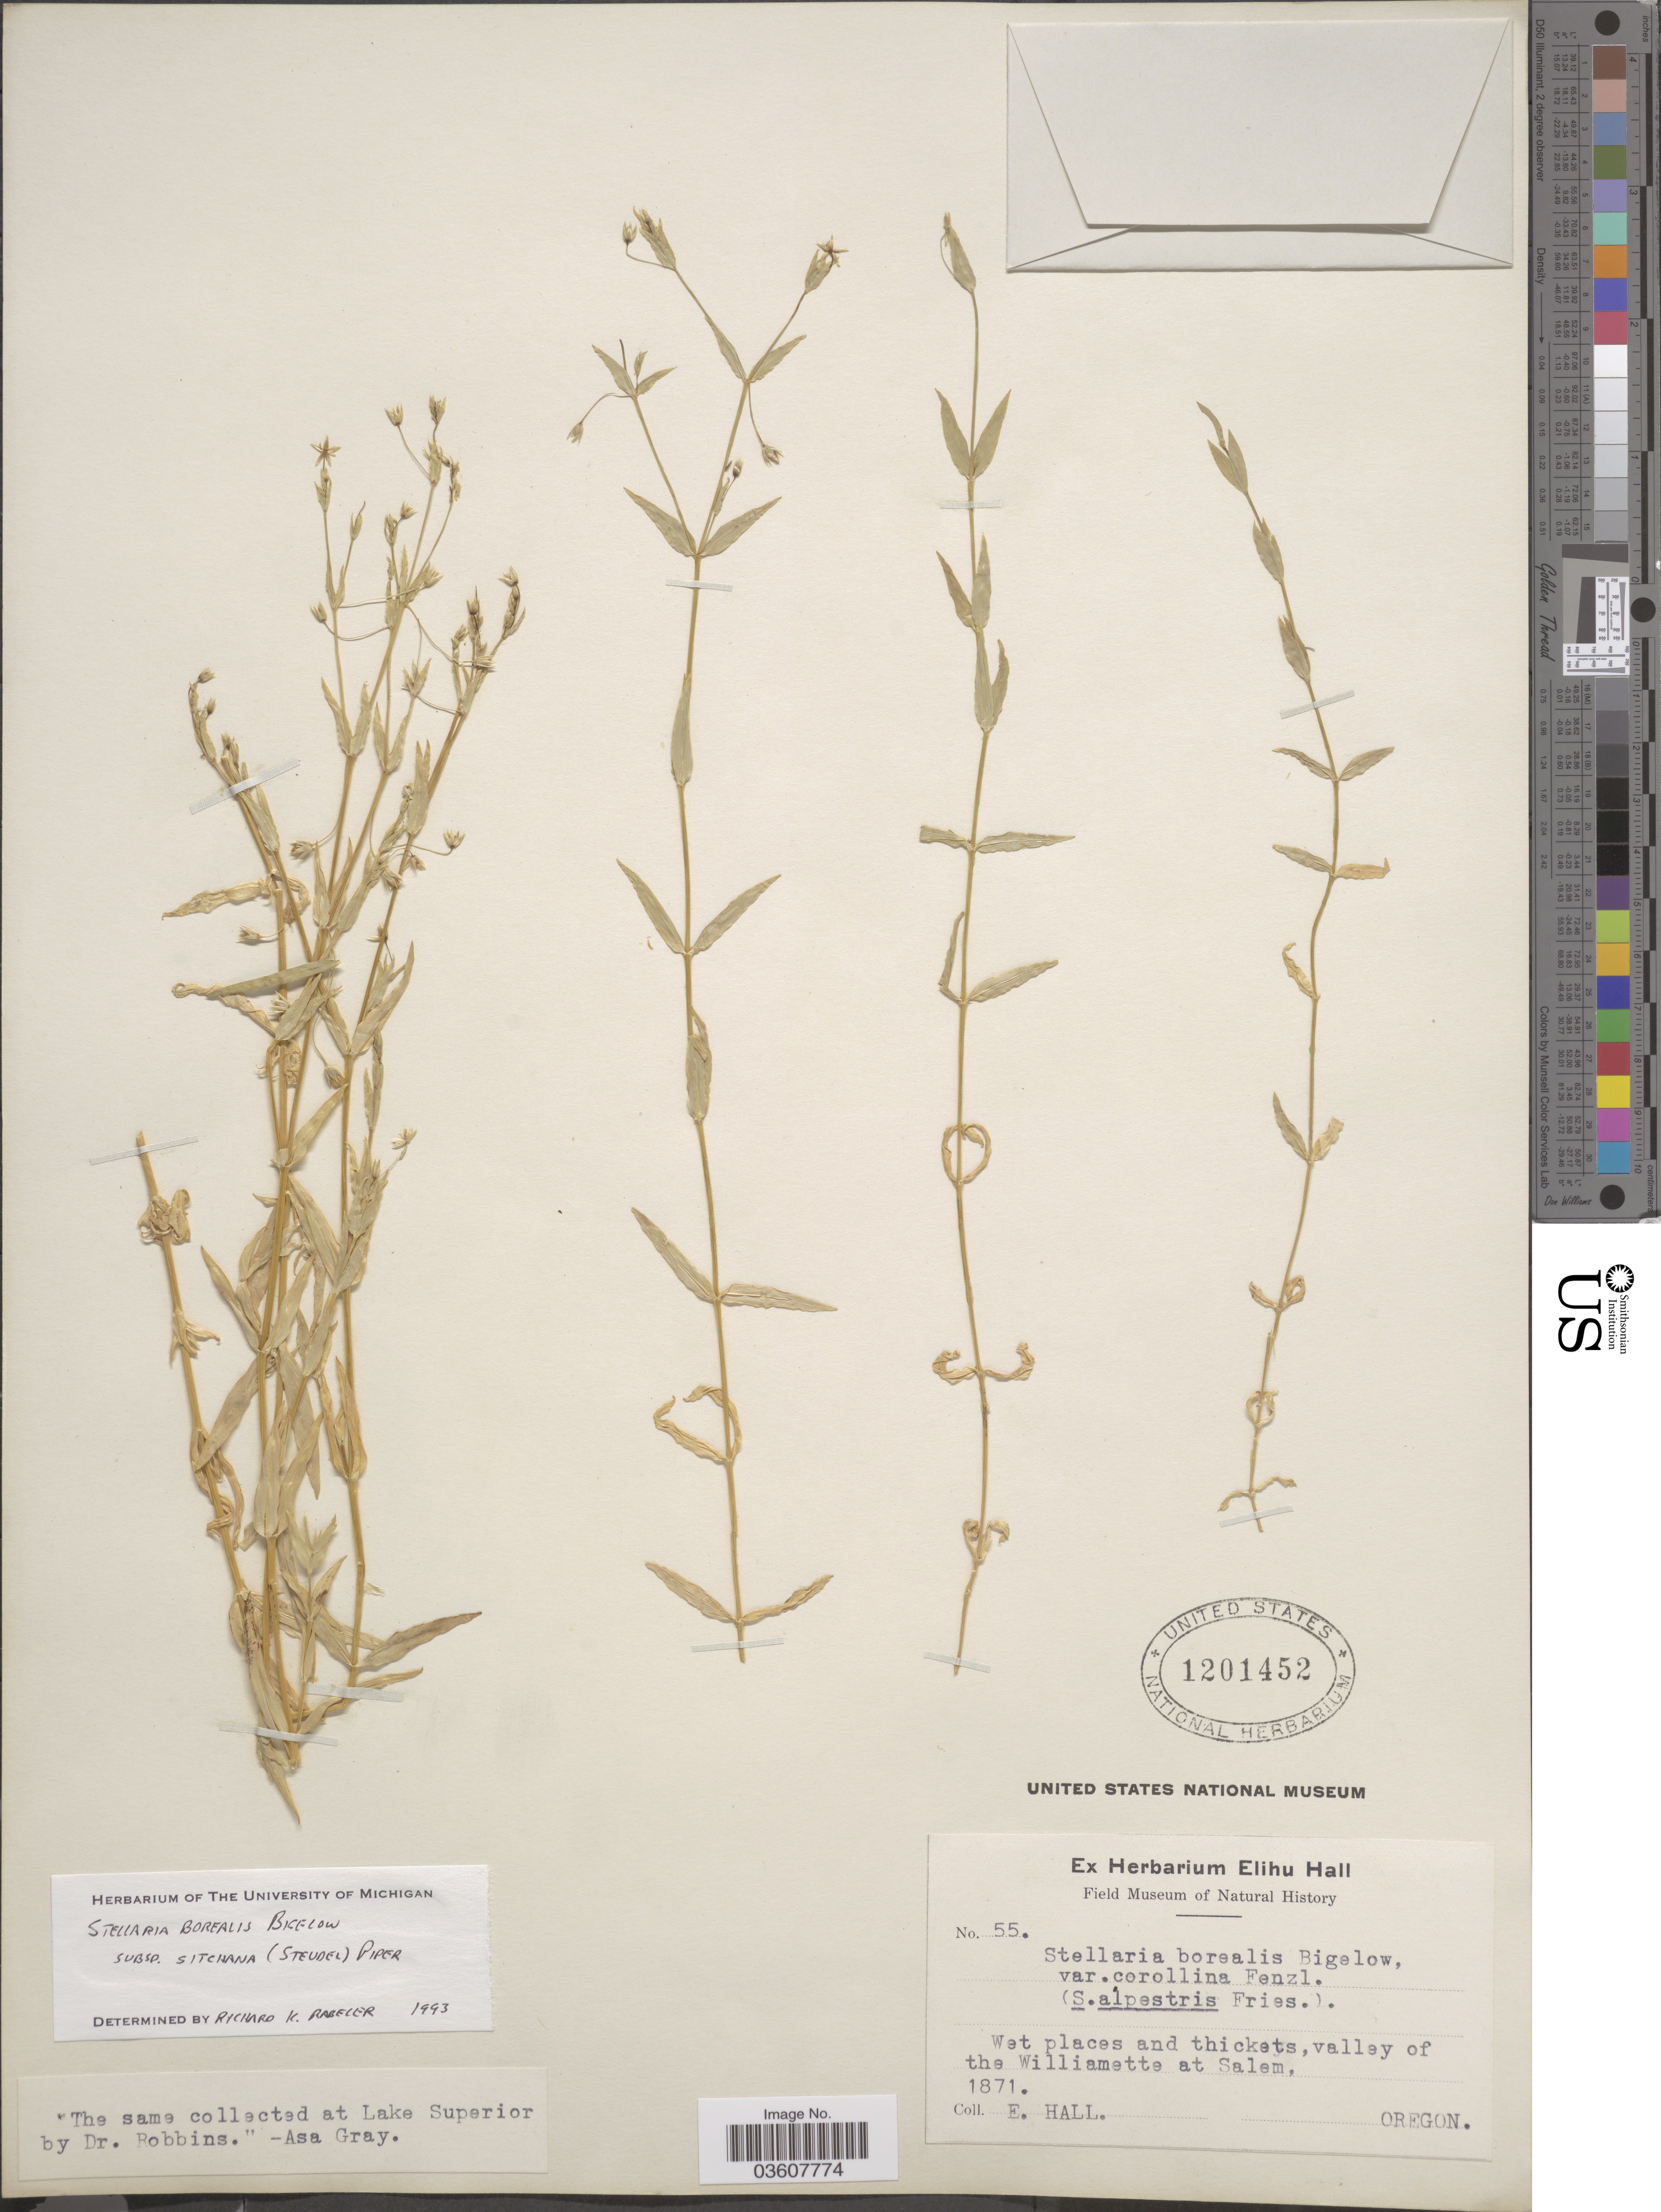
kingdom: Plantae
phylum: Tracheophyta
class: Magnoliopsida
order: Caryophyllales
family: Caryophyllaceae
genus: Stellaria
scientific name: Stellaria borealis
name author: Bigelow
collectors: E. Hall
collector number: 55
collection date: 1871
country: United States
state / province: Oregon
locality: Wet places and thickets, valley of the Williamette at Salem.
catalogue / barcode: US 1201452